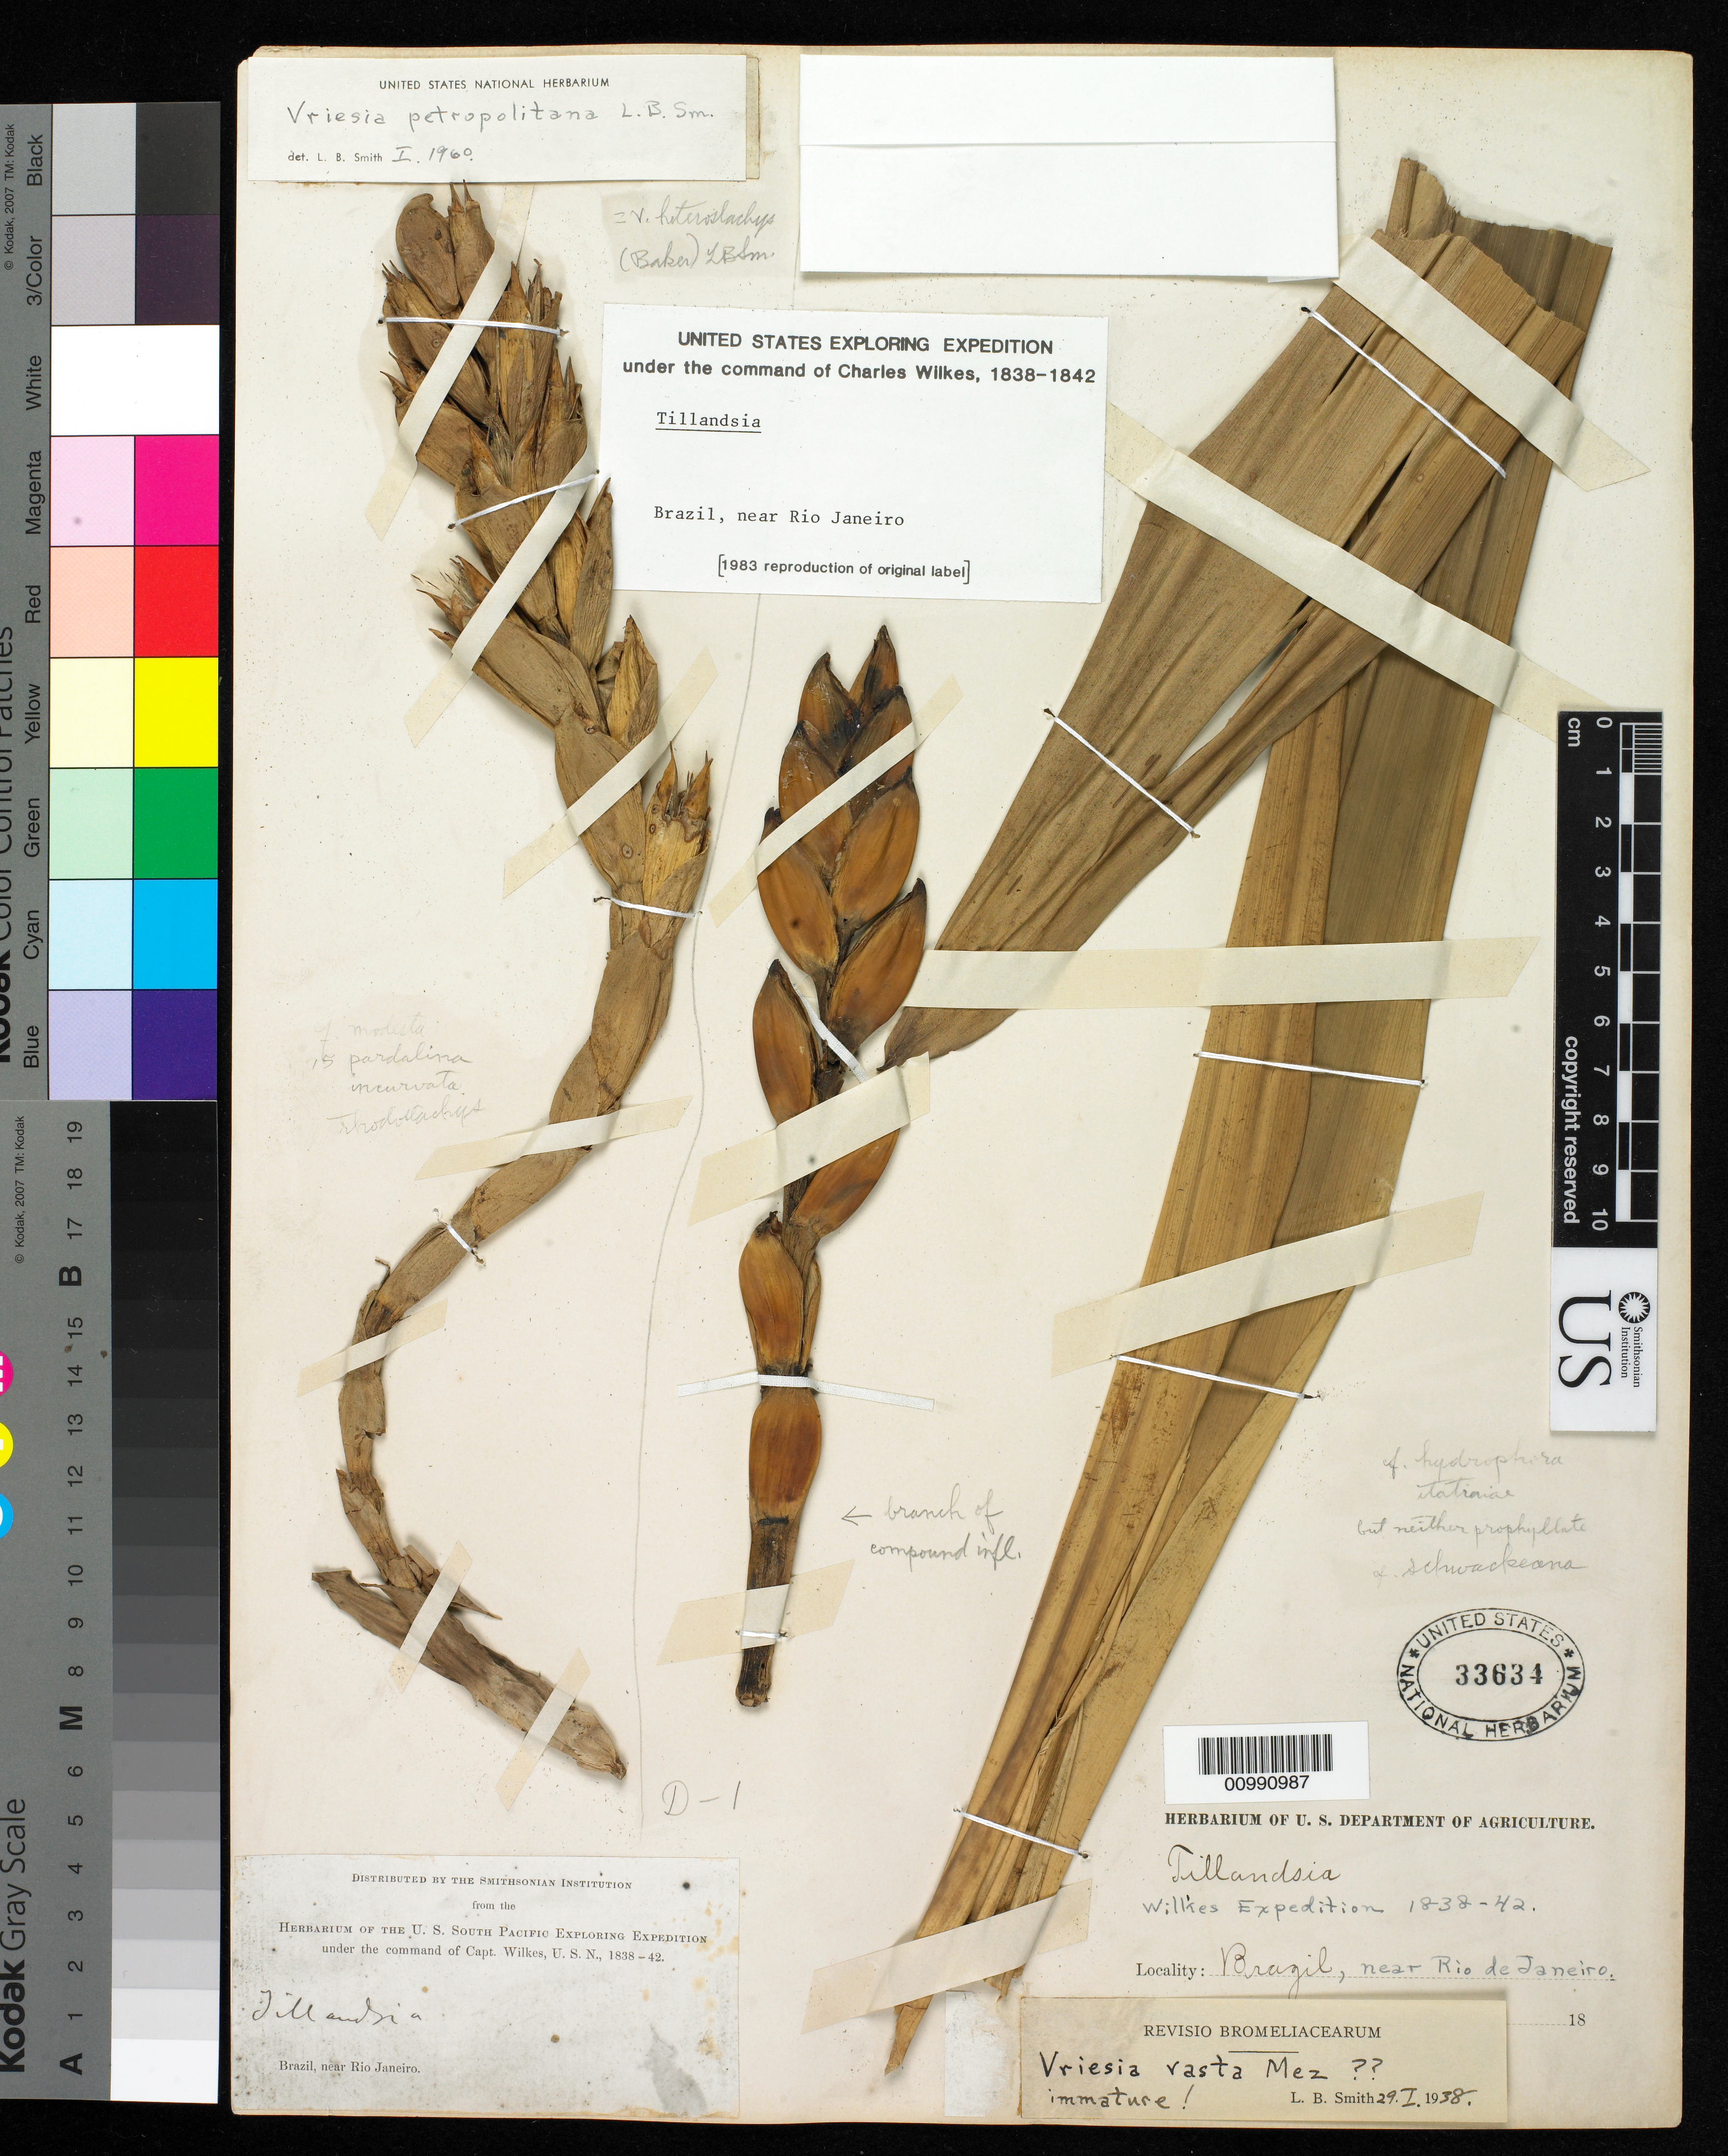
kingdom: Plantae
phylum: Tracheophyta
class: Liliopsida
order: Poales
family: Bromeliaceae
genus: Vriesea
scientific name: Vriesea heterostachys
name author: (Baker) L.B. Sm.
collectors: Wilkes Explor. Exped.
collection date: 1838/1842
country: Brazil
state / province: Rio de Janeiro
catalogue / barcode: US 33634